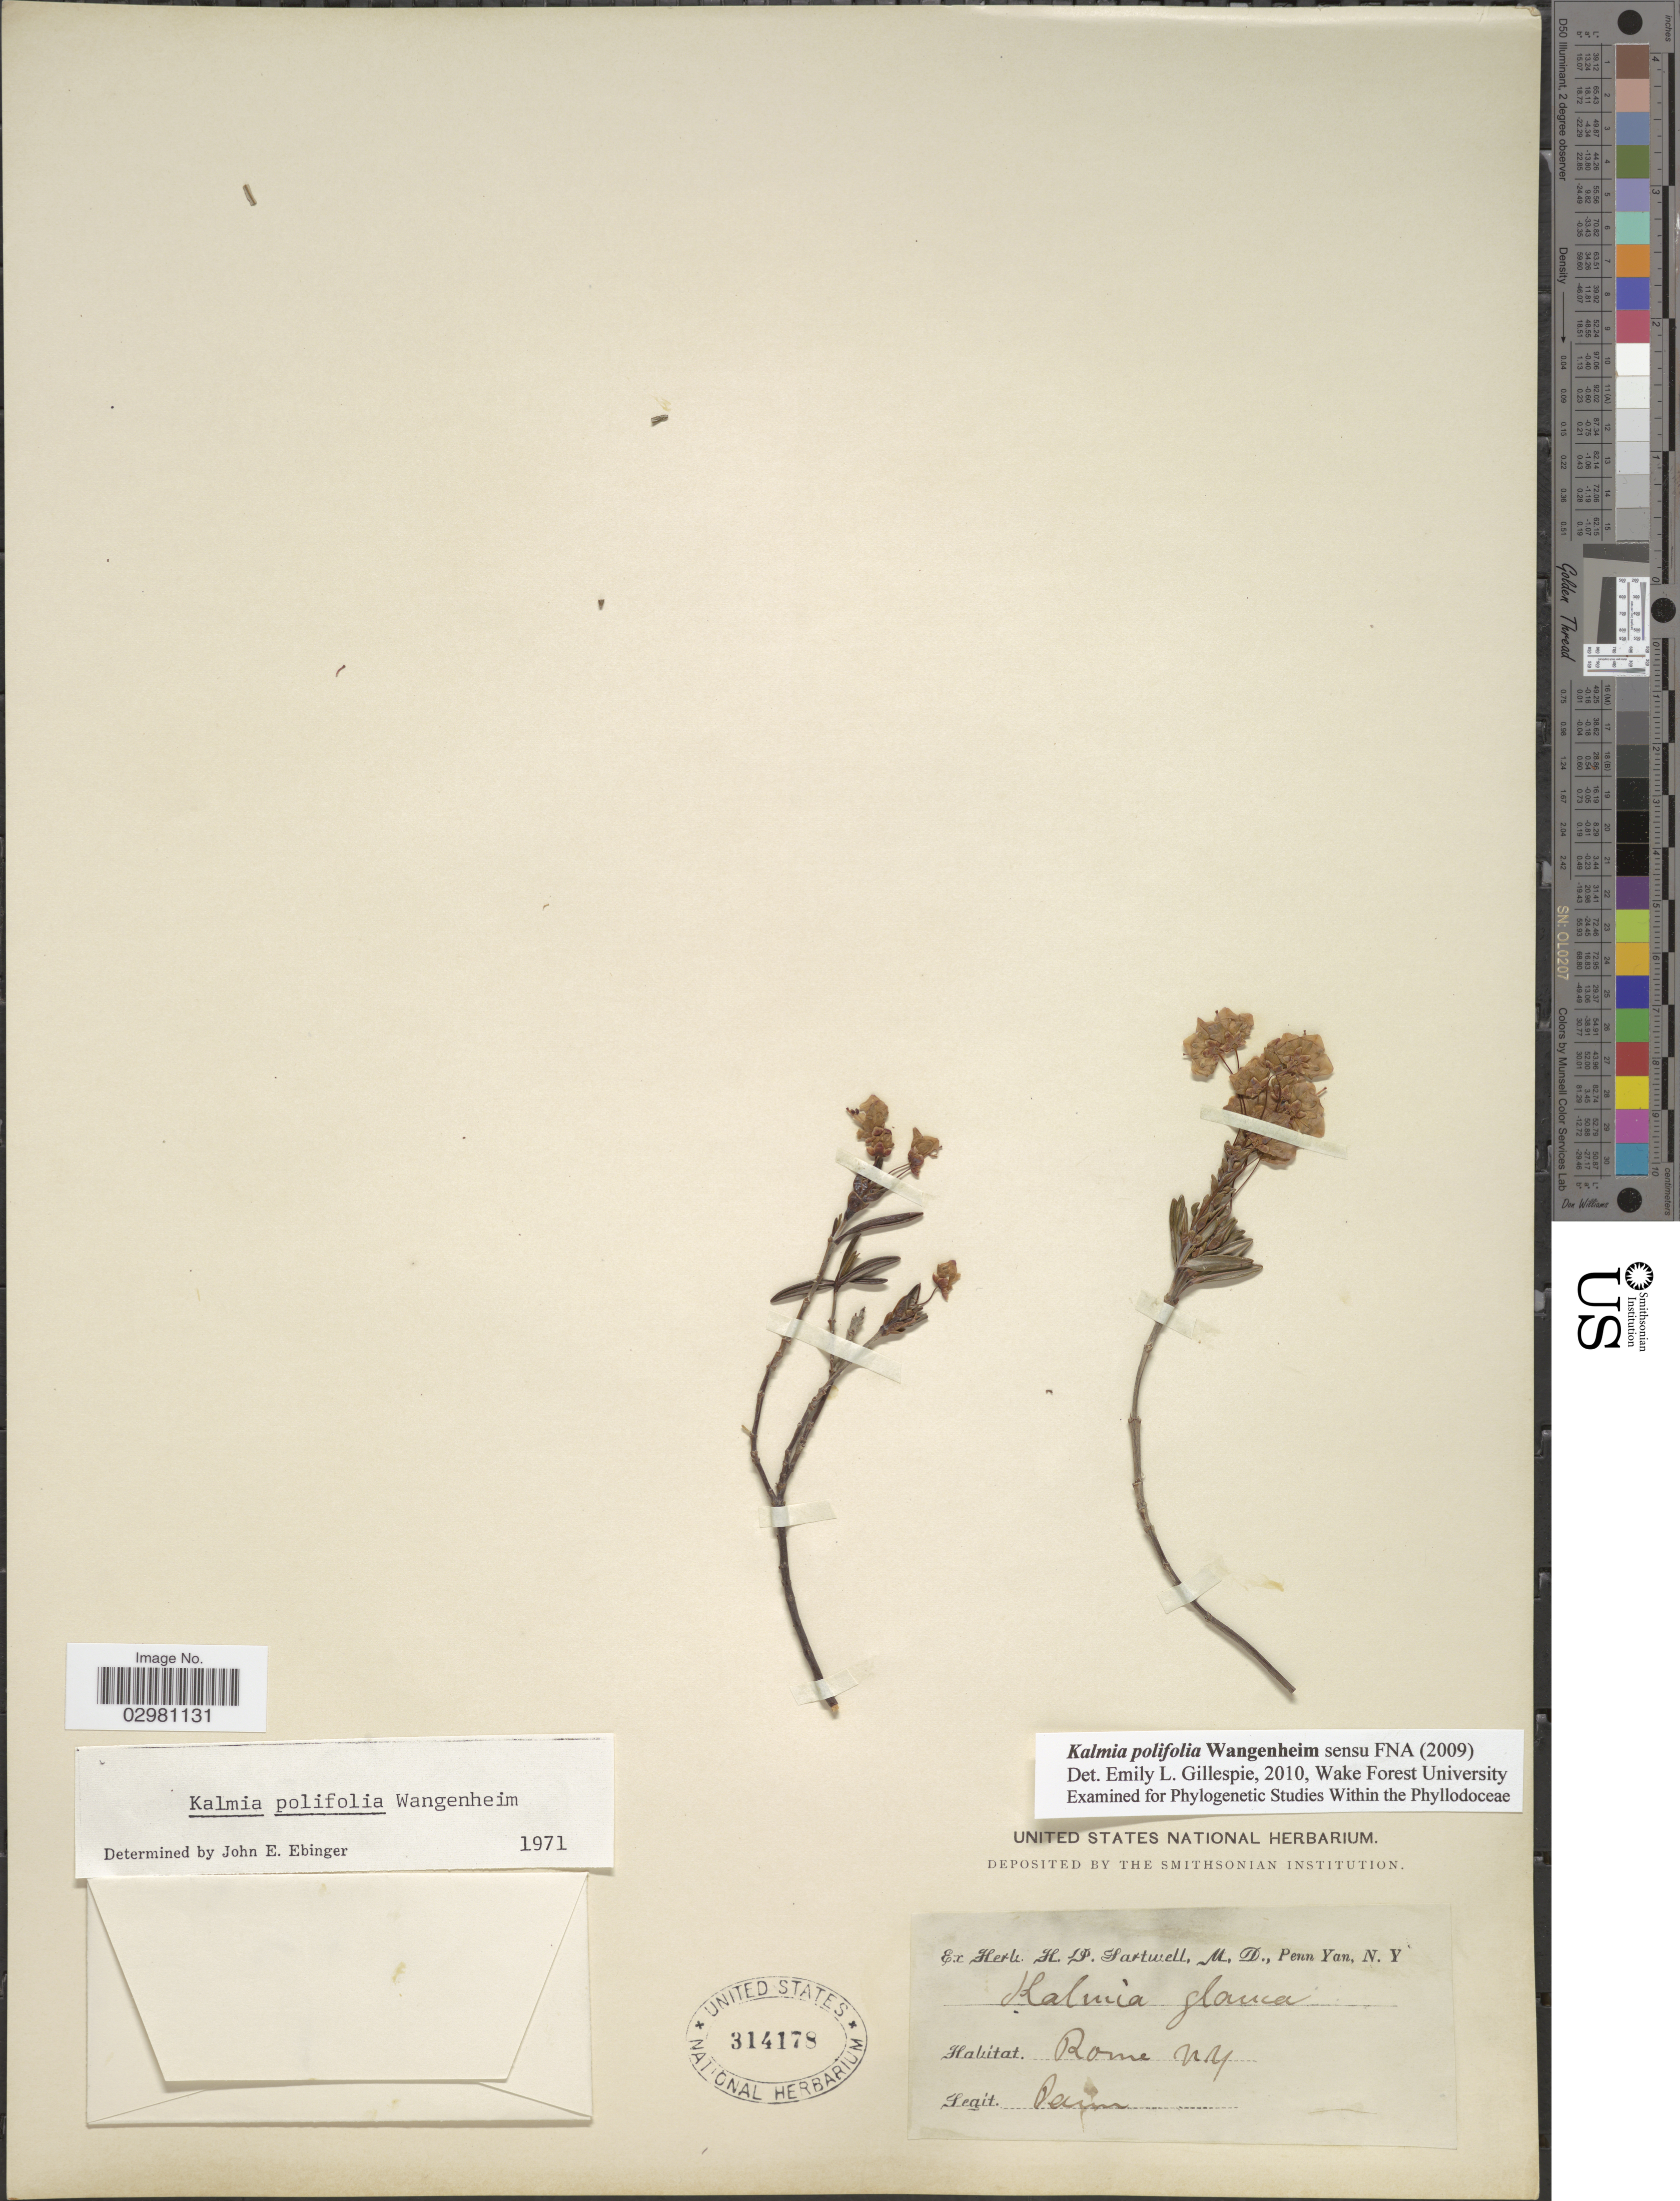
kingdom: Plantae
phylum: Tracheophyta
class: Magnoliopsida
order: Ericales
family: Ericaceae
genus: Kalmia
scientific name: Kalmia polifolia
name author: Wangenh.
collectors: Ex herb. H. P. Sartwell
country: United States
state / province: New York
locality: Rome, N.Y.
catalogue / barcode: US 314178